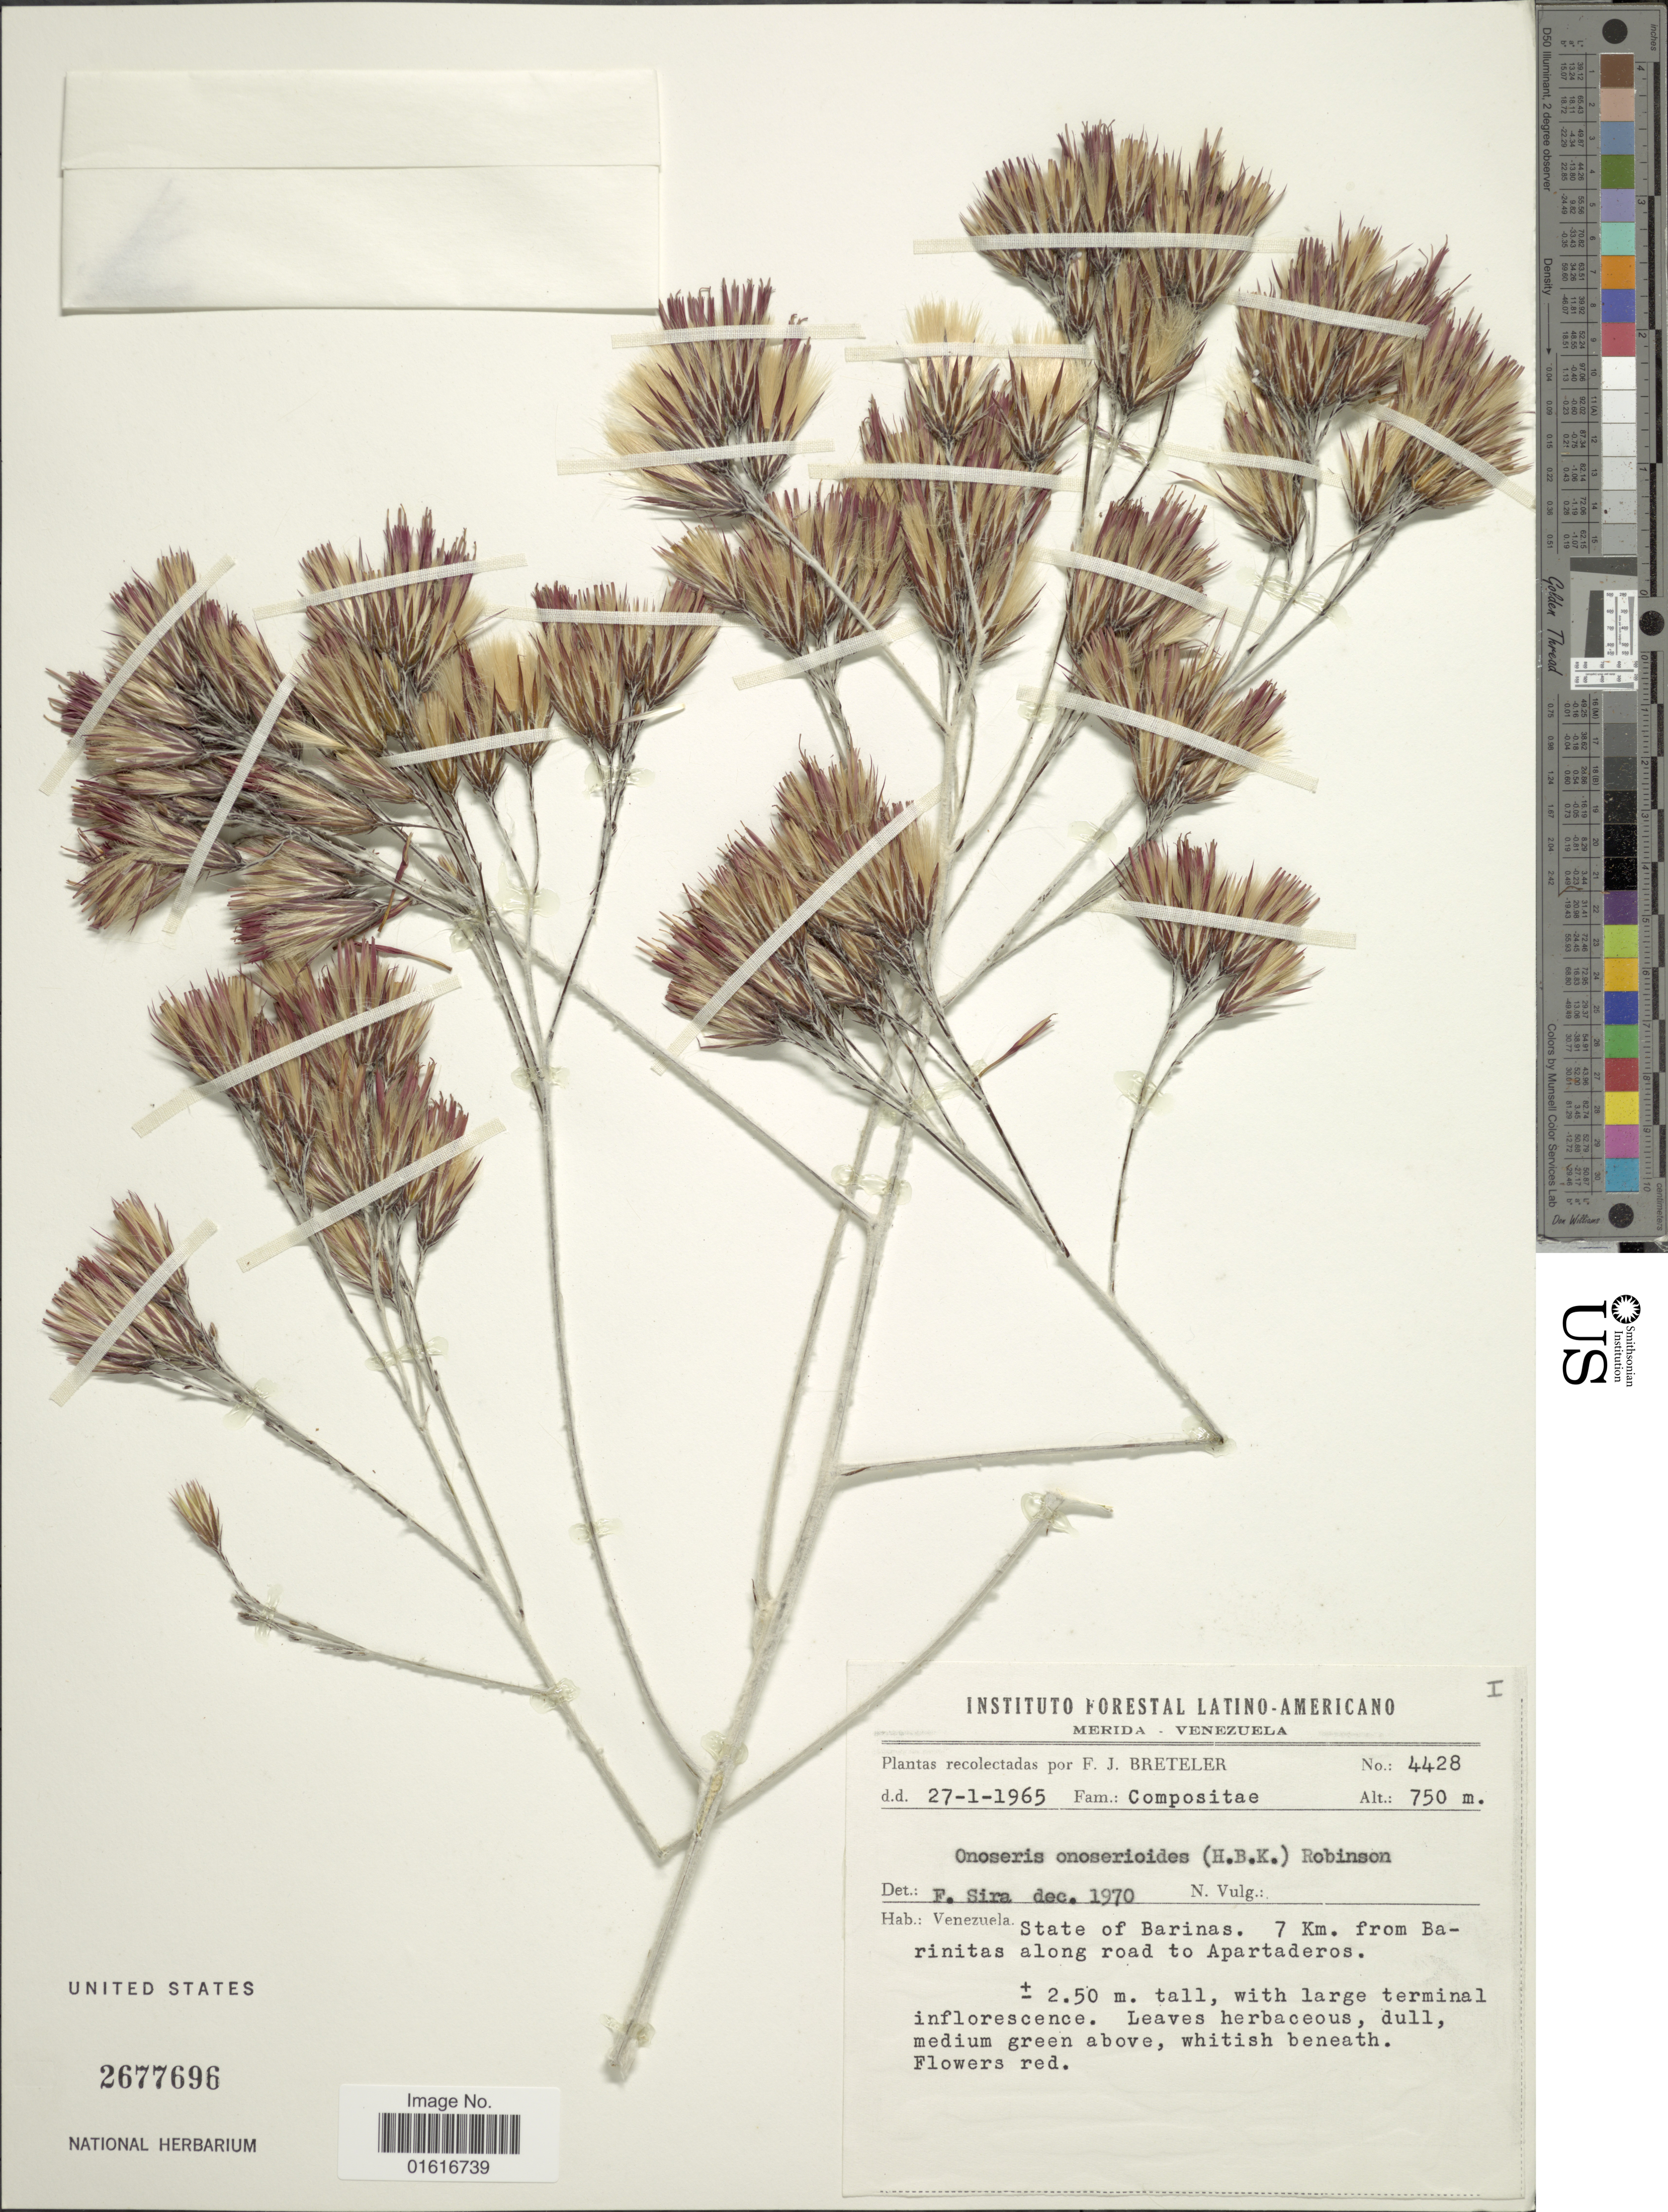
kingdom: Plantae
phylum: Tracheophyta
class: Magnoliopsida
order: Asterales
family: Asteraceae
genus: Onoseris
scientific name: Onoseris onoseroides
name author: (Kunth) B.L. Rob.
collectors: F. J. Breteler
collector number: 4428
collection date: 1965-01-27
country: Venezuela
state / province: Barinas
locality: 7 km from Barinitas along road to Apartaderos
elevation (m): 750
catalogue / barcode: US 2677696